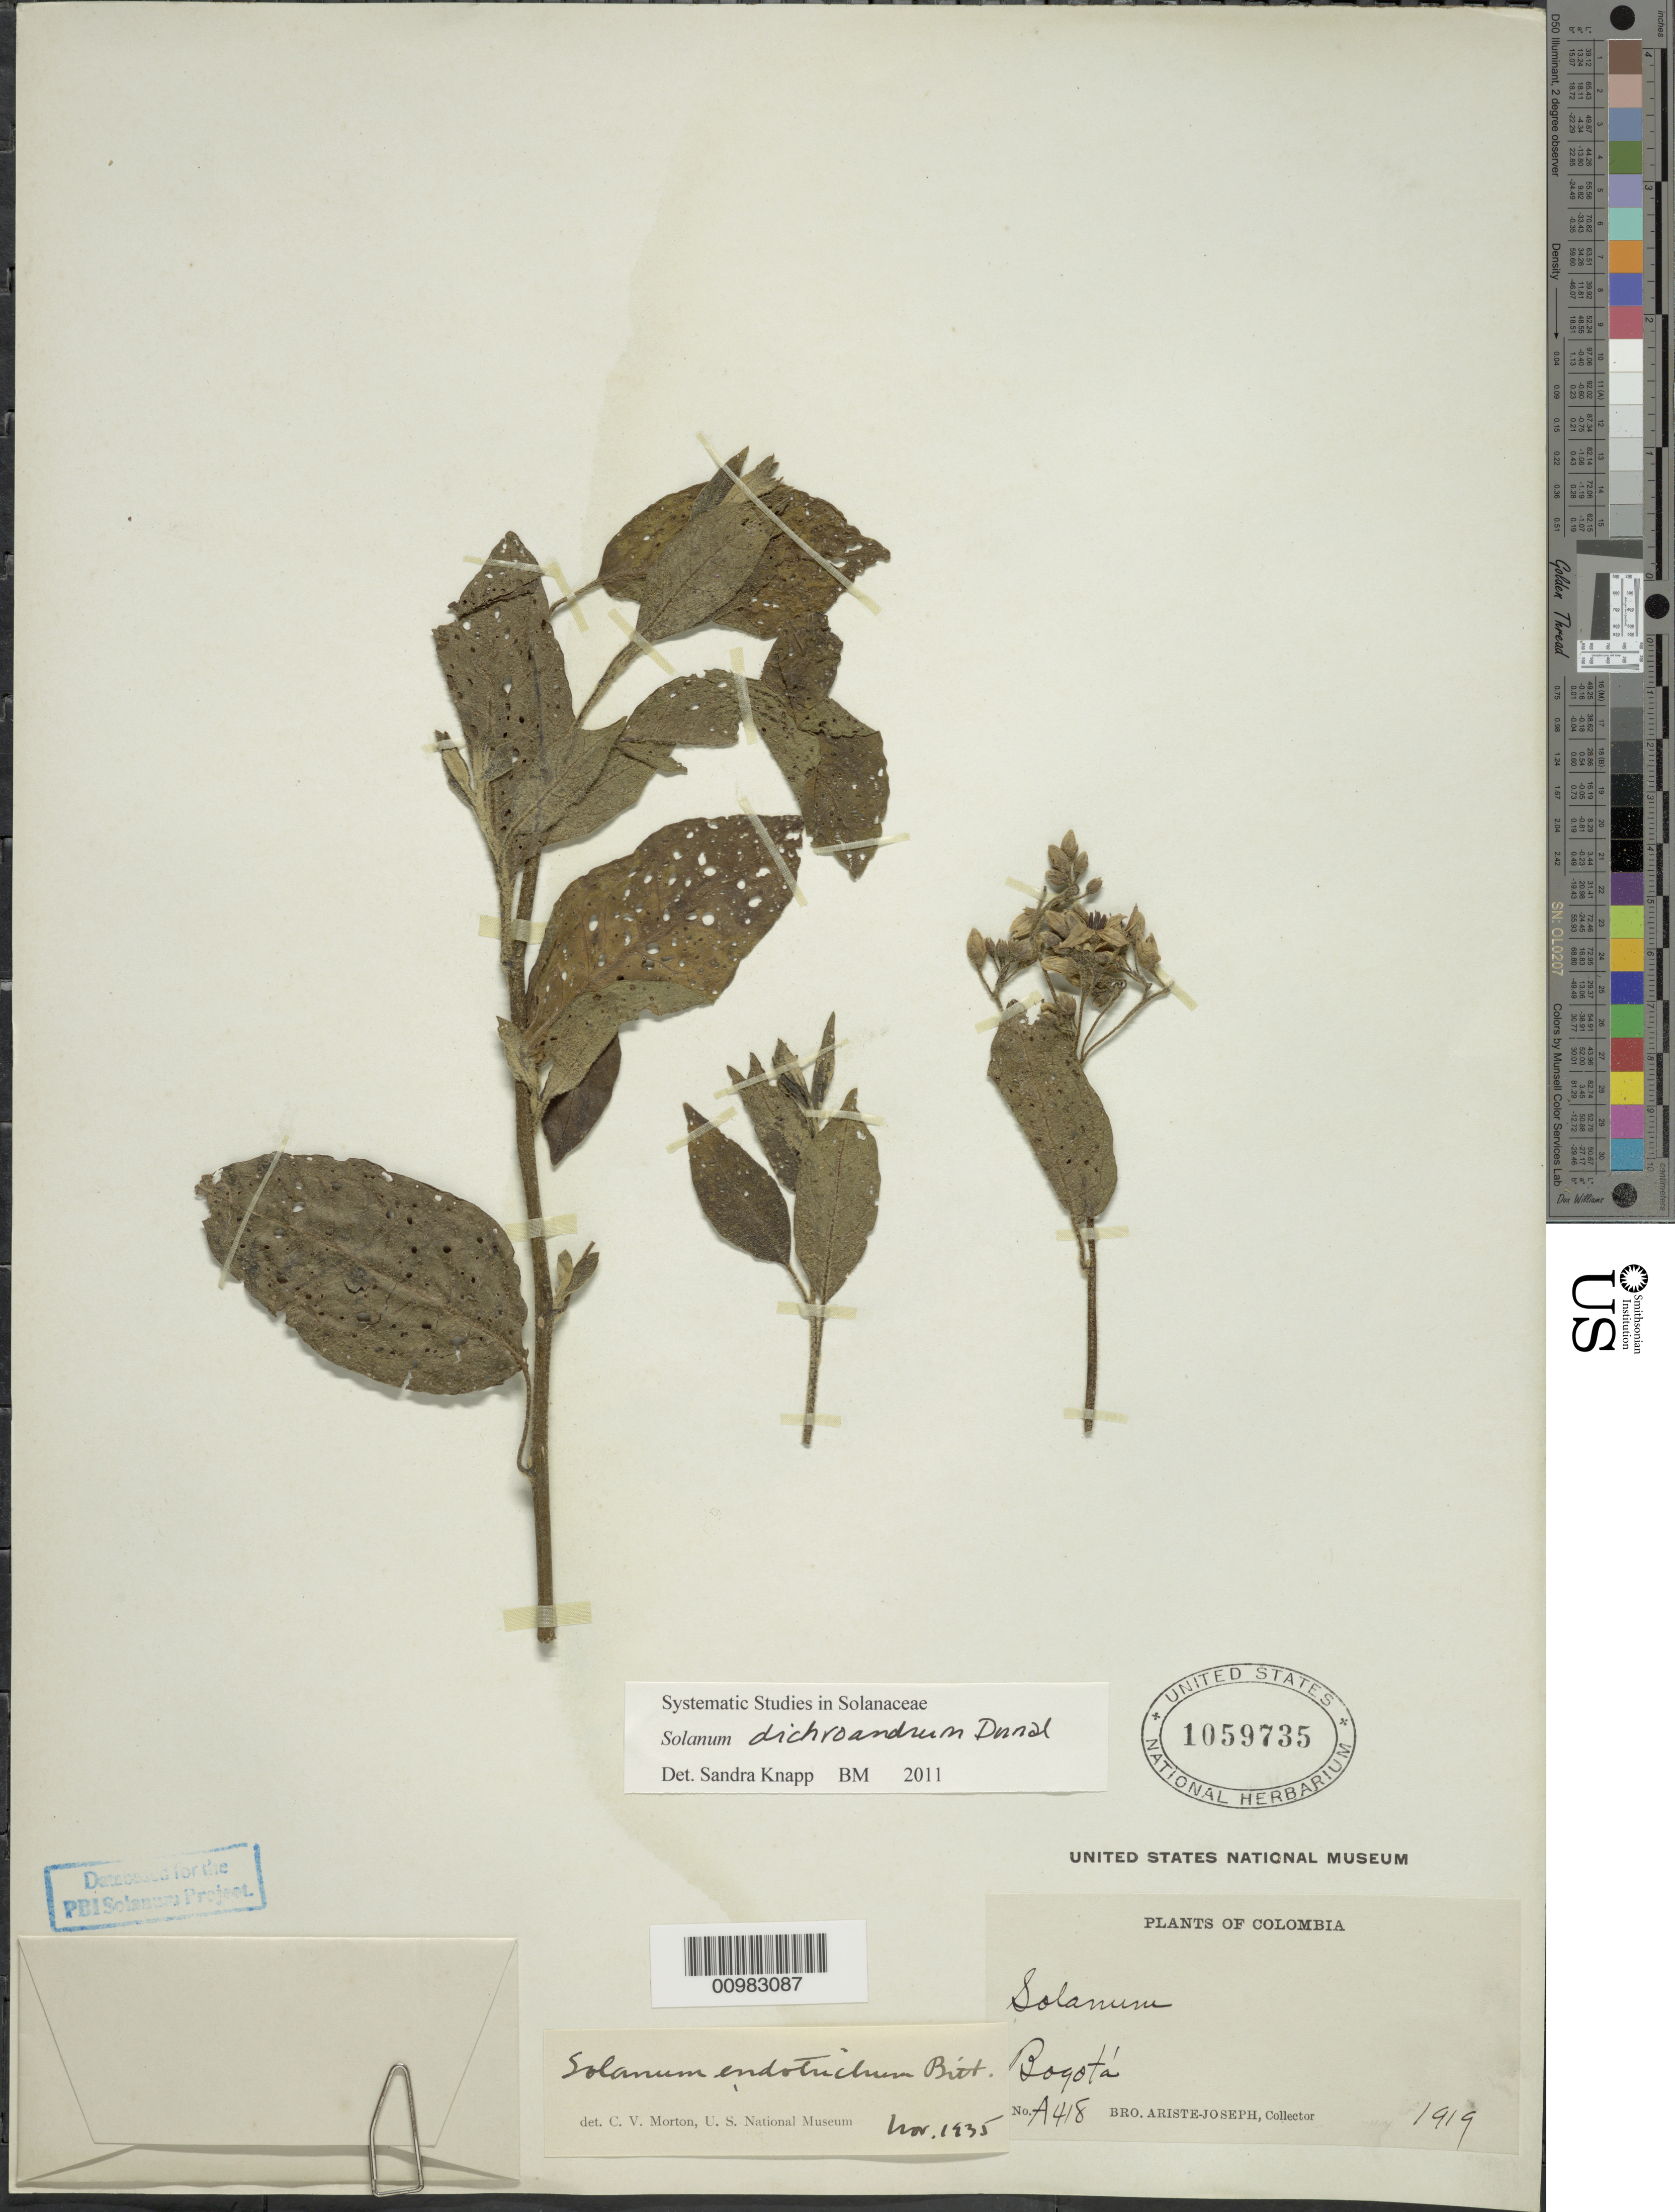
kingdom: Plantae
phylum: Tracheophyta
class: Magnoliopsida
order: Solanales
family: Solanaceae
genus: Solanum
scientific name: Solanum dichroandrum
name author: Dunal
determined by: Knapp, S. D.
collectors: Bro. Ariste-Joseph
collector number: A 418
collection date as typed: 1919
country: Colombia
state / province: Cundinamarca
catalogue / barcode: US 1059735